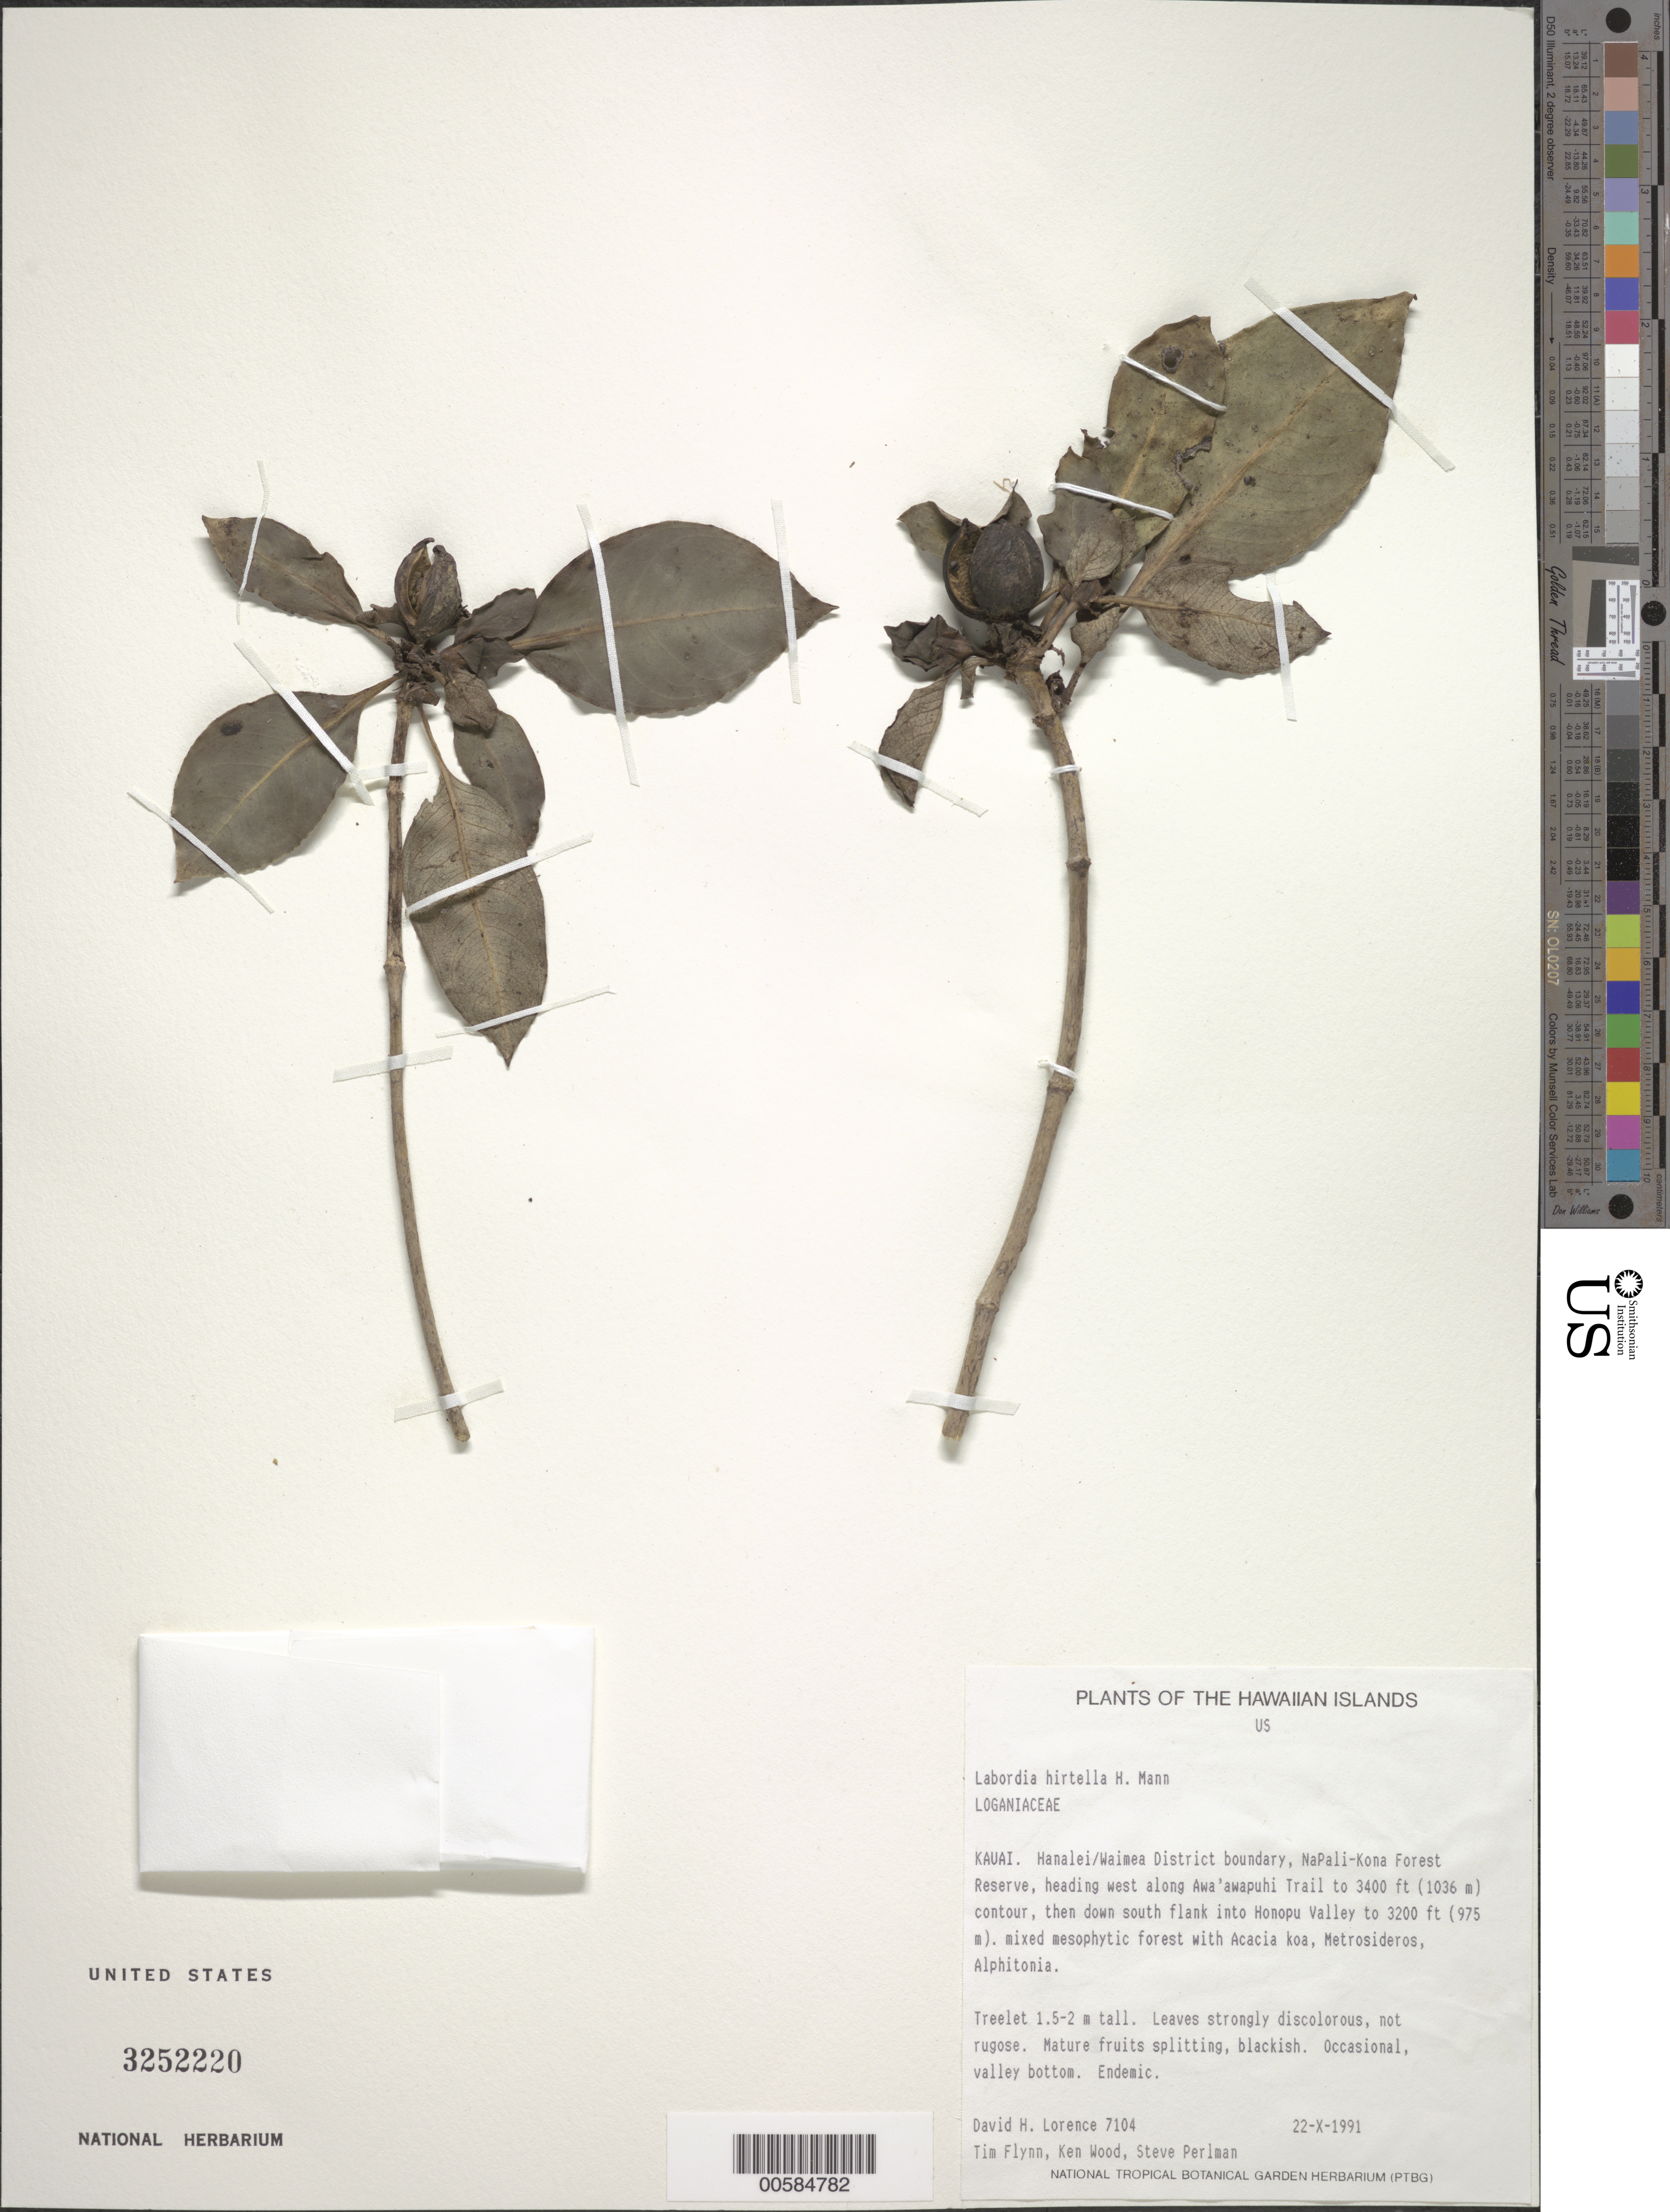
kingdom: Plantae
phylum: Tracheophyta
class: Magnoliopsida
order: Gentianales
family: Loganiaceae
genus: Geniostoma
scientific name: Geniostoma hirtellum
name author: (H. Mann) Byng & Christenh.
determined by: Wagner, W. L., (BOT), Smithsonian Institution - National Museum of Natural History (UNITED STATES)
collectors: D. Lorence, T. W. Flynn, K. Wood & S. P. Perlman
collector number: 7104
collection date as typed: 22 Oct 1991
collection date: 1991-10-22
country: United States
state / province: Hawaii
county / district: Kauai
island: Kaua'i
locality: Hanalei/Waimea Dist boundary, NaPali-Kona For Res, heading W along Awa'awapuhi Trail to 3400 ft contour, then down S flank...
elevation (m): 1036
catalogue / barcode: US 3252220